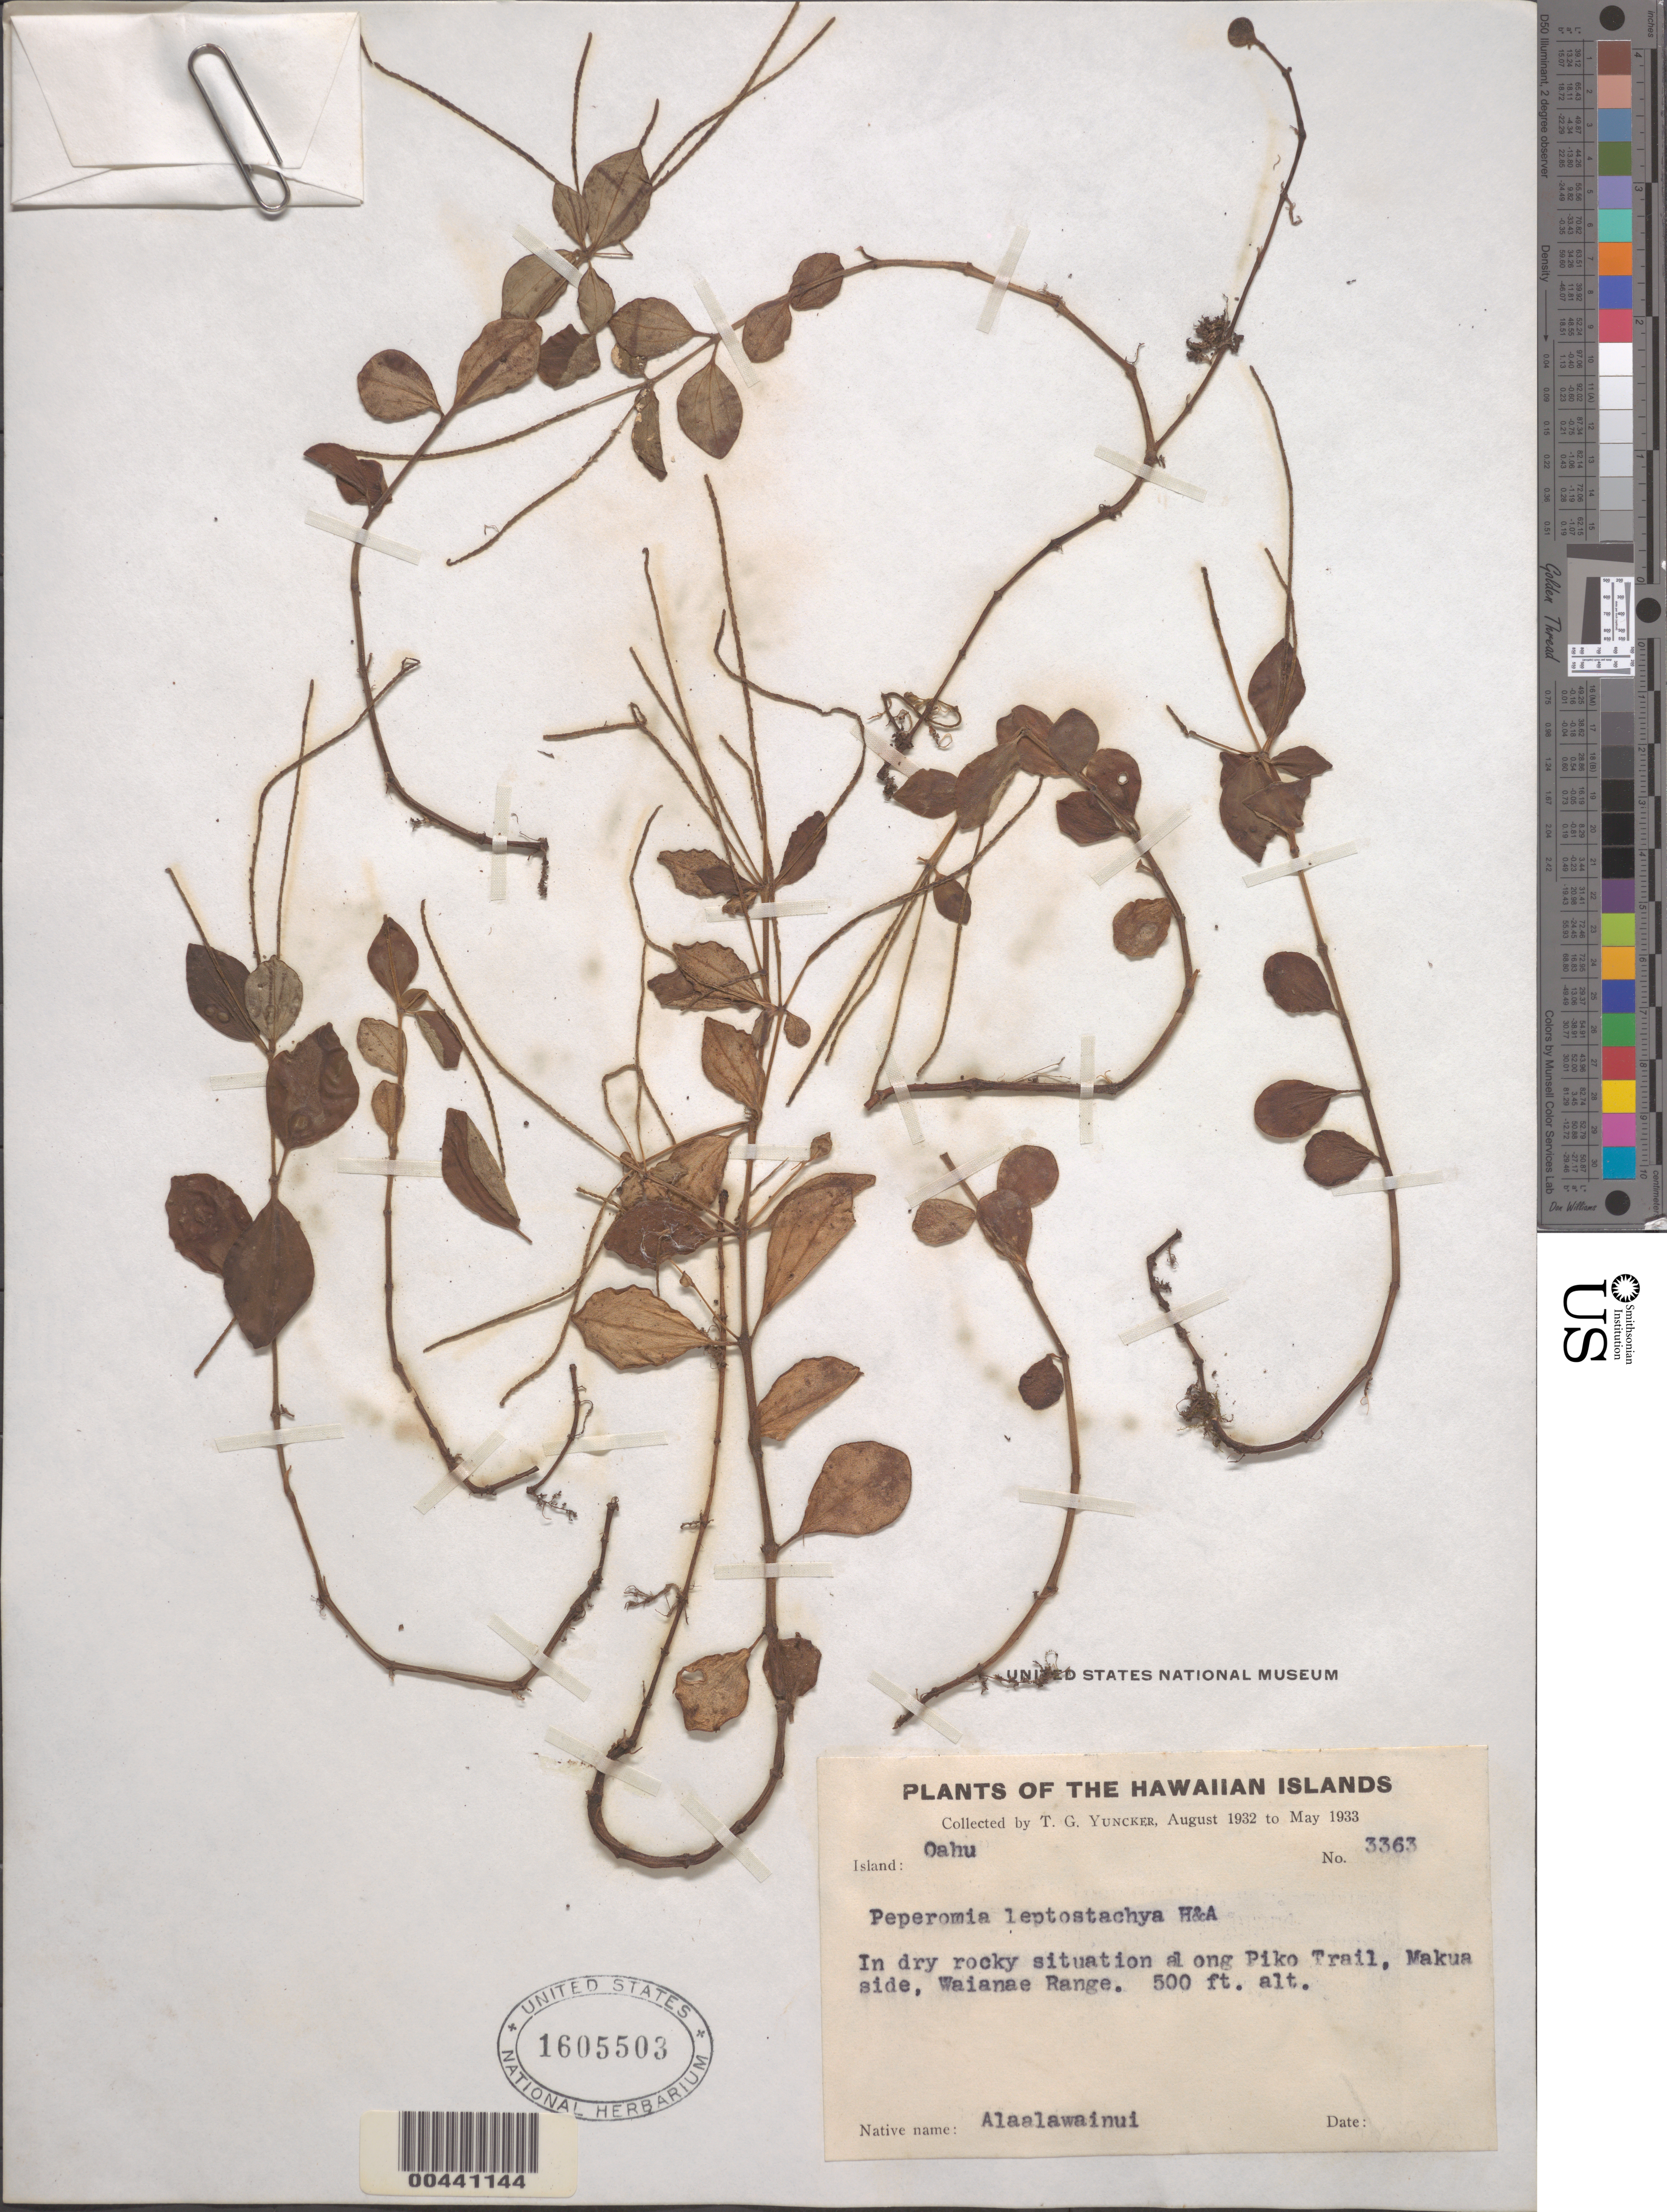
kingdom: Plantae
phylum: Tracheophyta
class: Magnoliopsida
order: Piperales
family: Piperaceae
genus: Peperomia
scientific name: Peperomia leptostachya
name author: Hook. & Arn.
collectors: T. G. Yuncker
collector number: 3363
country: United States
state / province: Hawaii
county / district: Honolulu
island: Oahu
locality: Along Piko Trail, Makua side, Waianae Range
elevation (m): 152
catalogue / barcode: US 1605503